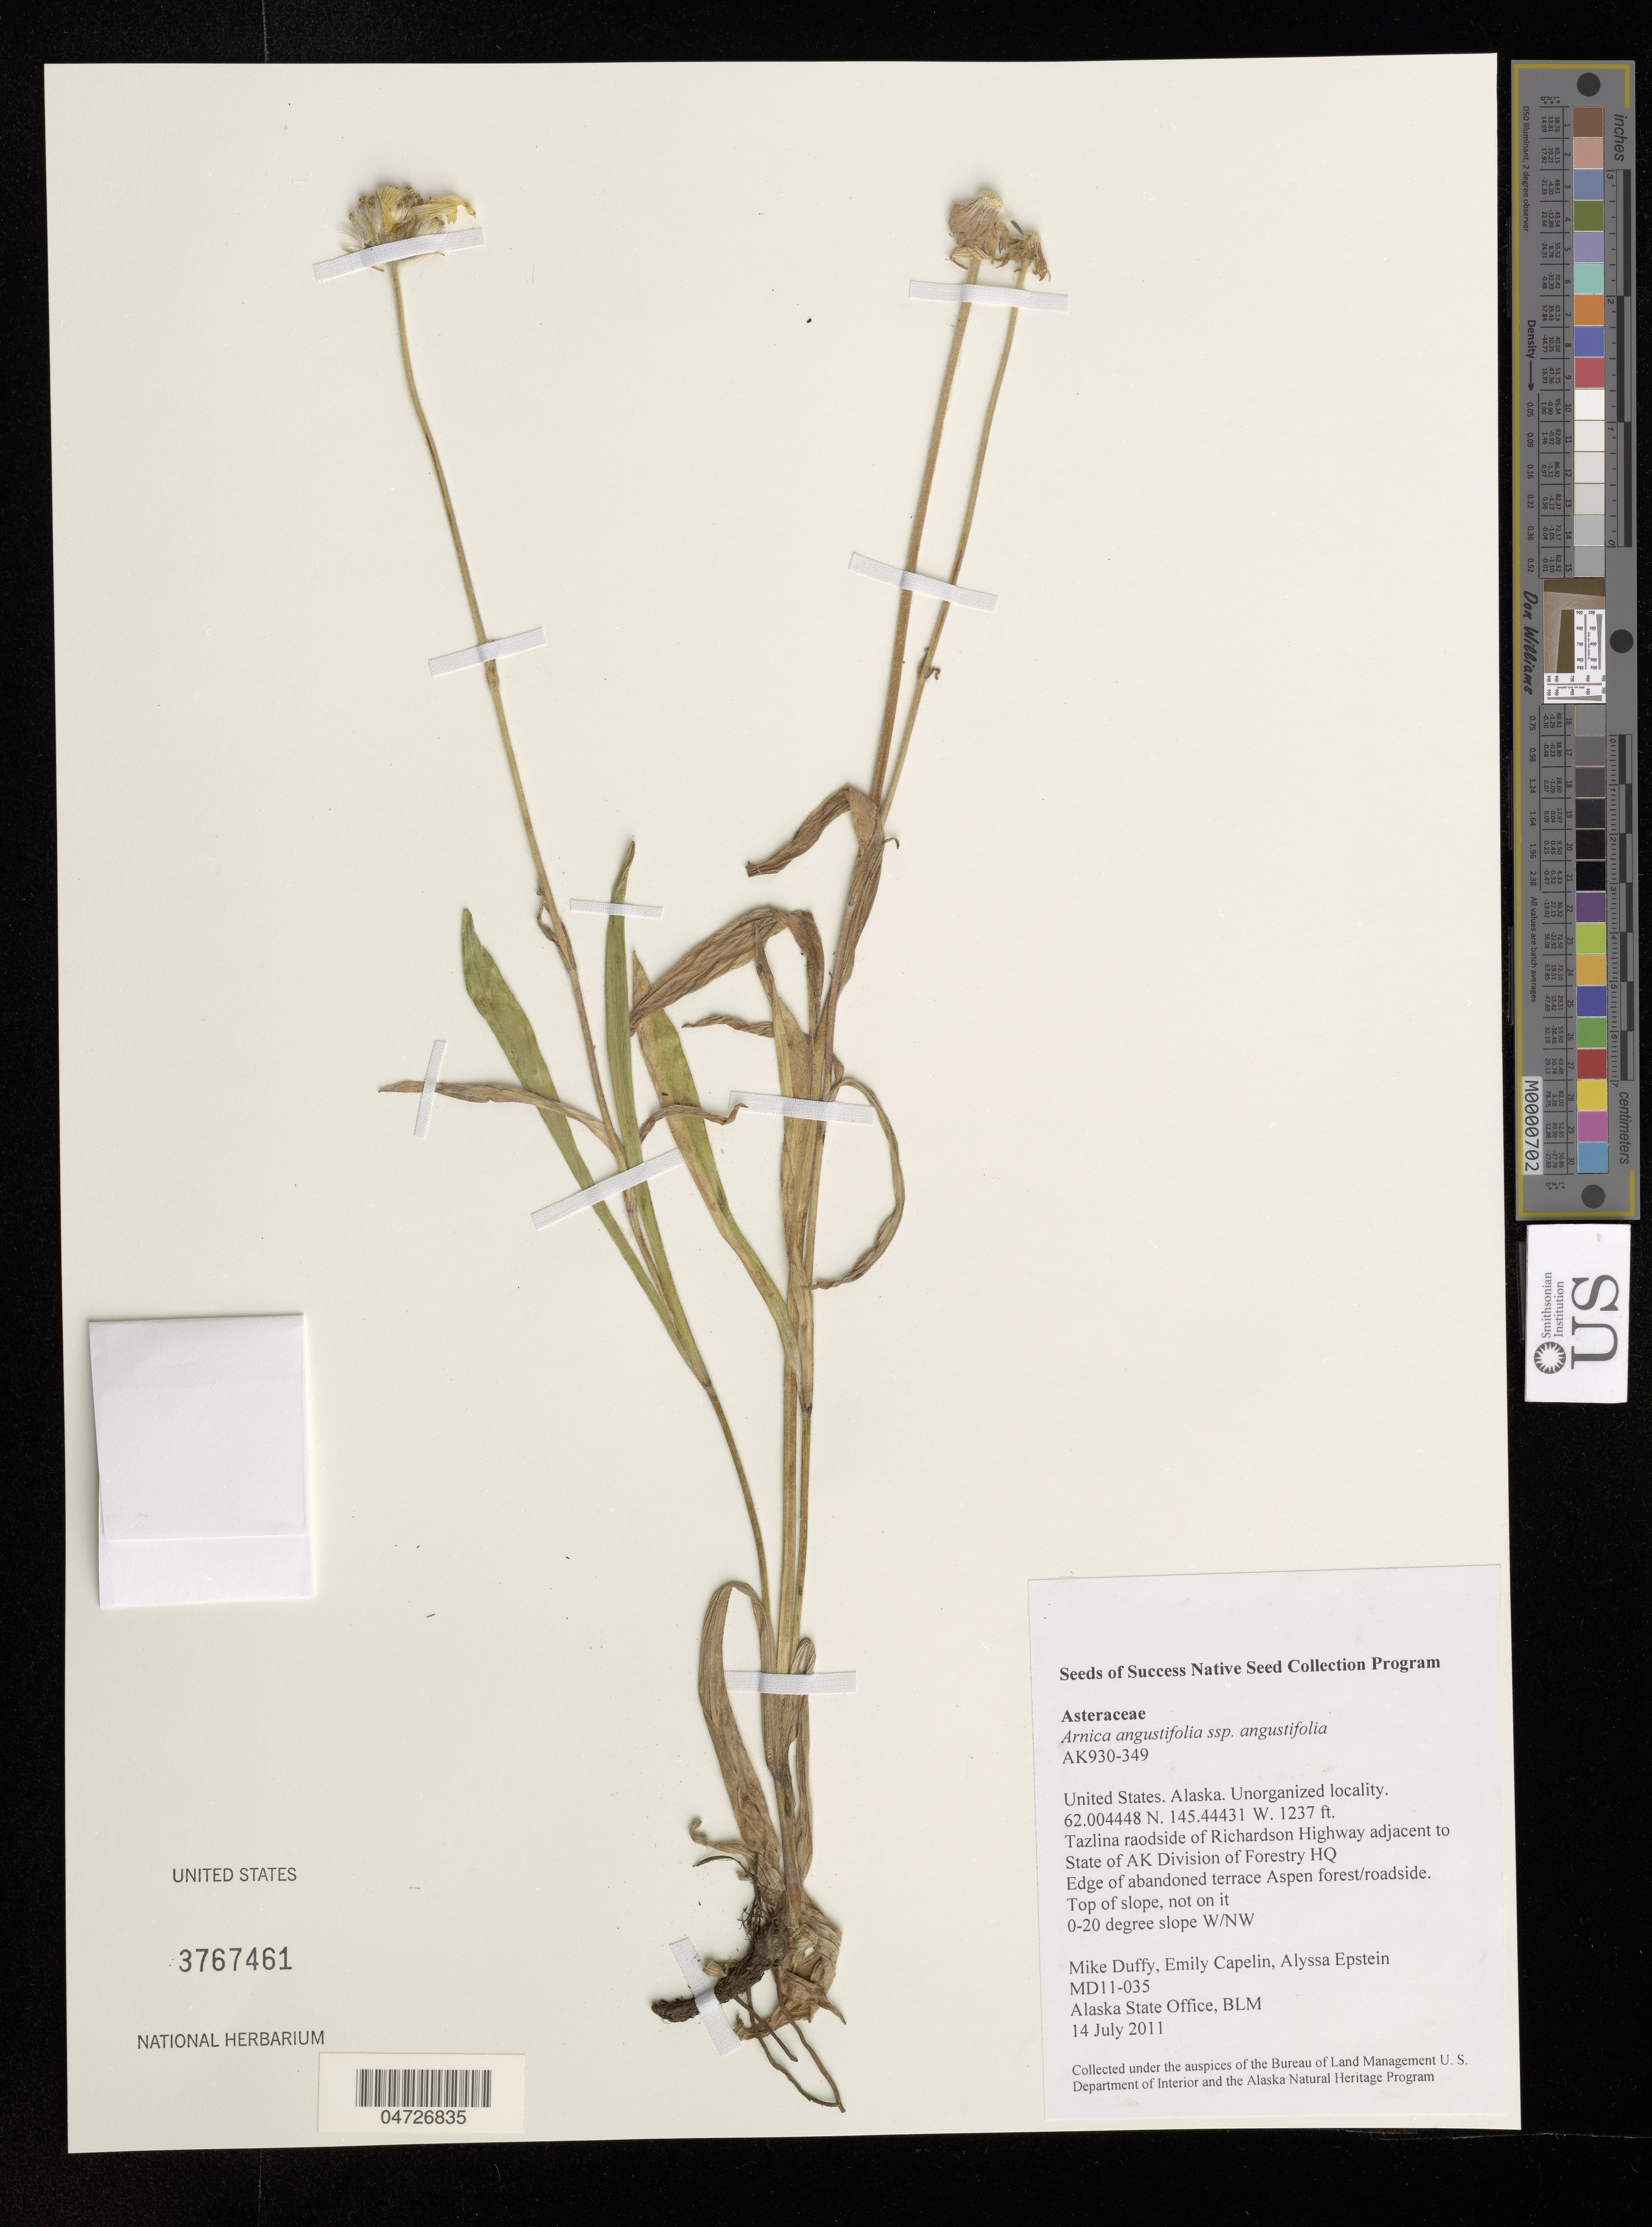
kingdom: Plantae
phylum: Tracheophyta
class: Magnoliopsida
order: Asterales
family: Asteraceae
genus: Arnica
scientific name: Arnica angustifolia subsp. angustifolia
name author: Vahl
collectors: M. Duffy, E. Capelin & A. Epstein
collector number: MD11-035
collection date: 2011-07-14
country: United States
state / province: Alaska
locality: Unorganized locality. Tazlina raodside of Richardson Highway adjacent to State of AK Division of Forestry HQ. Edge of abandoned terrace Aspen forest/roadside.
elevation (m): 377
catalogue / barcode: US 3767461